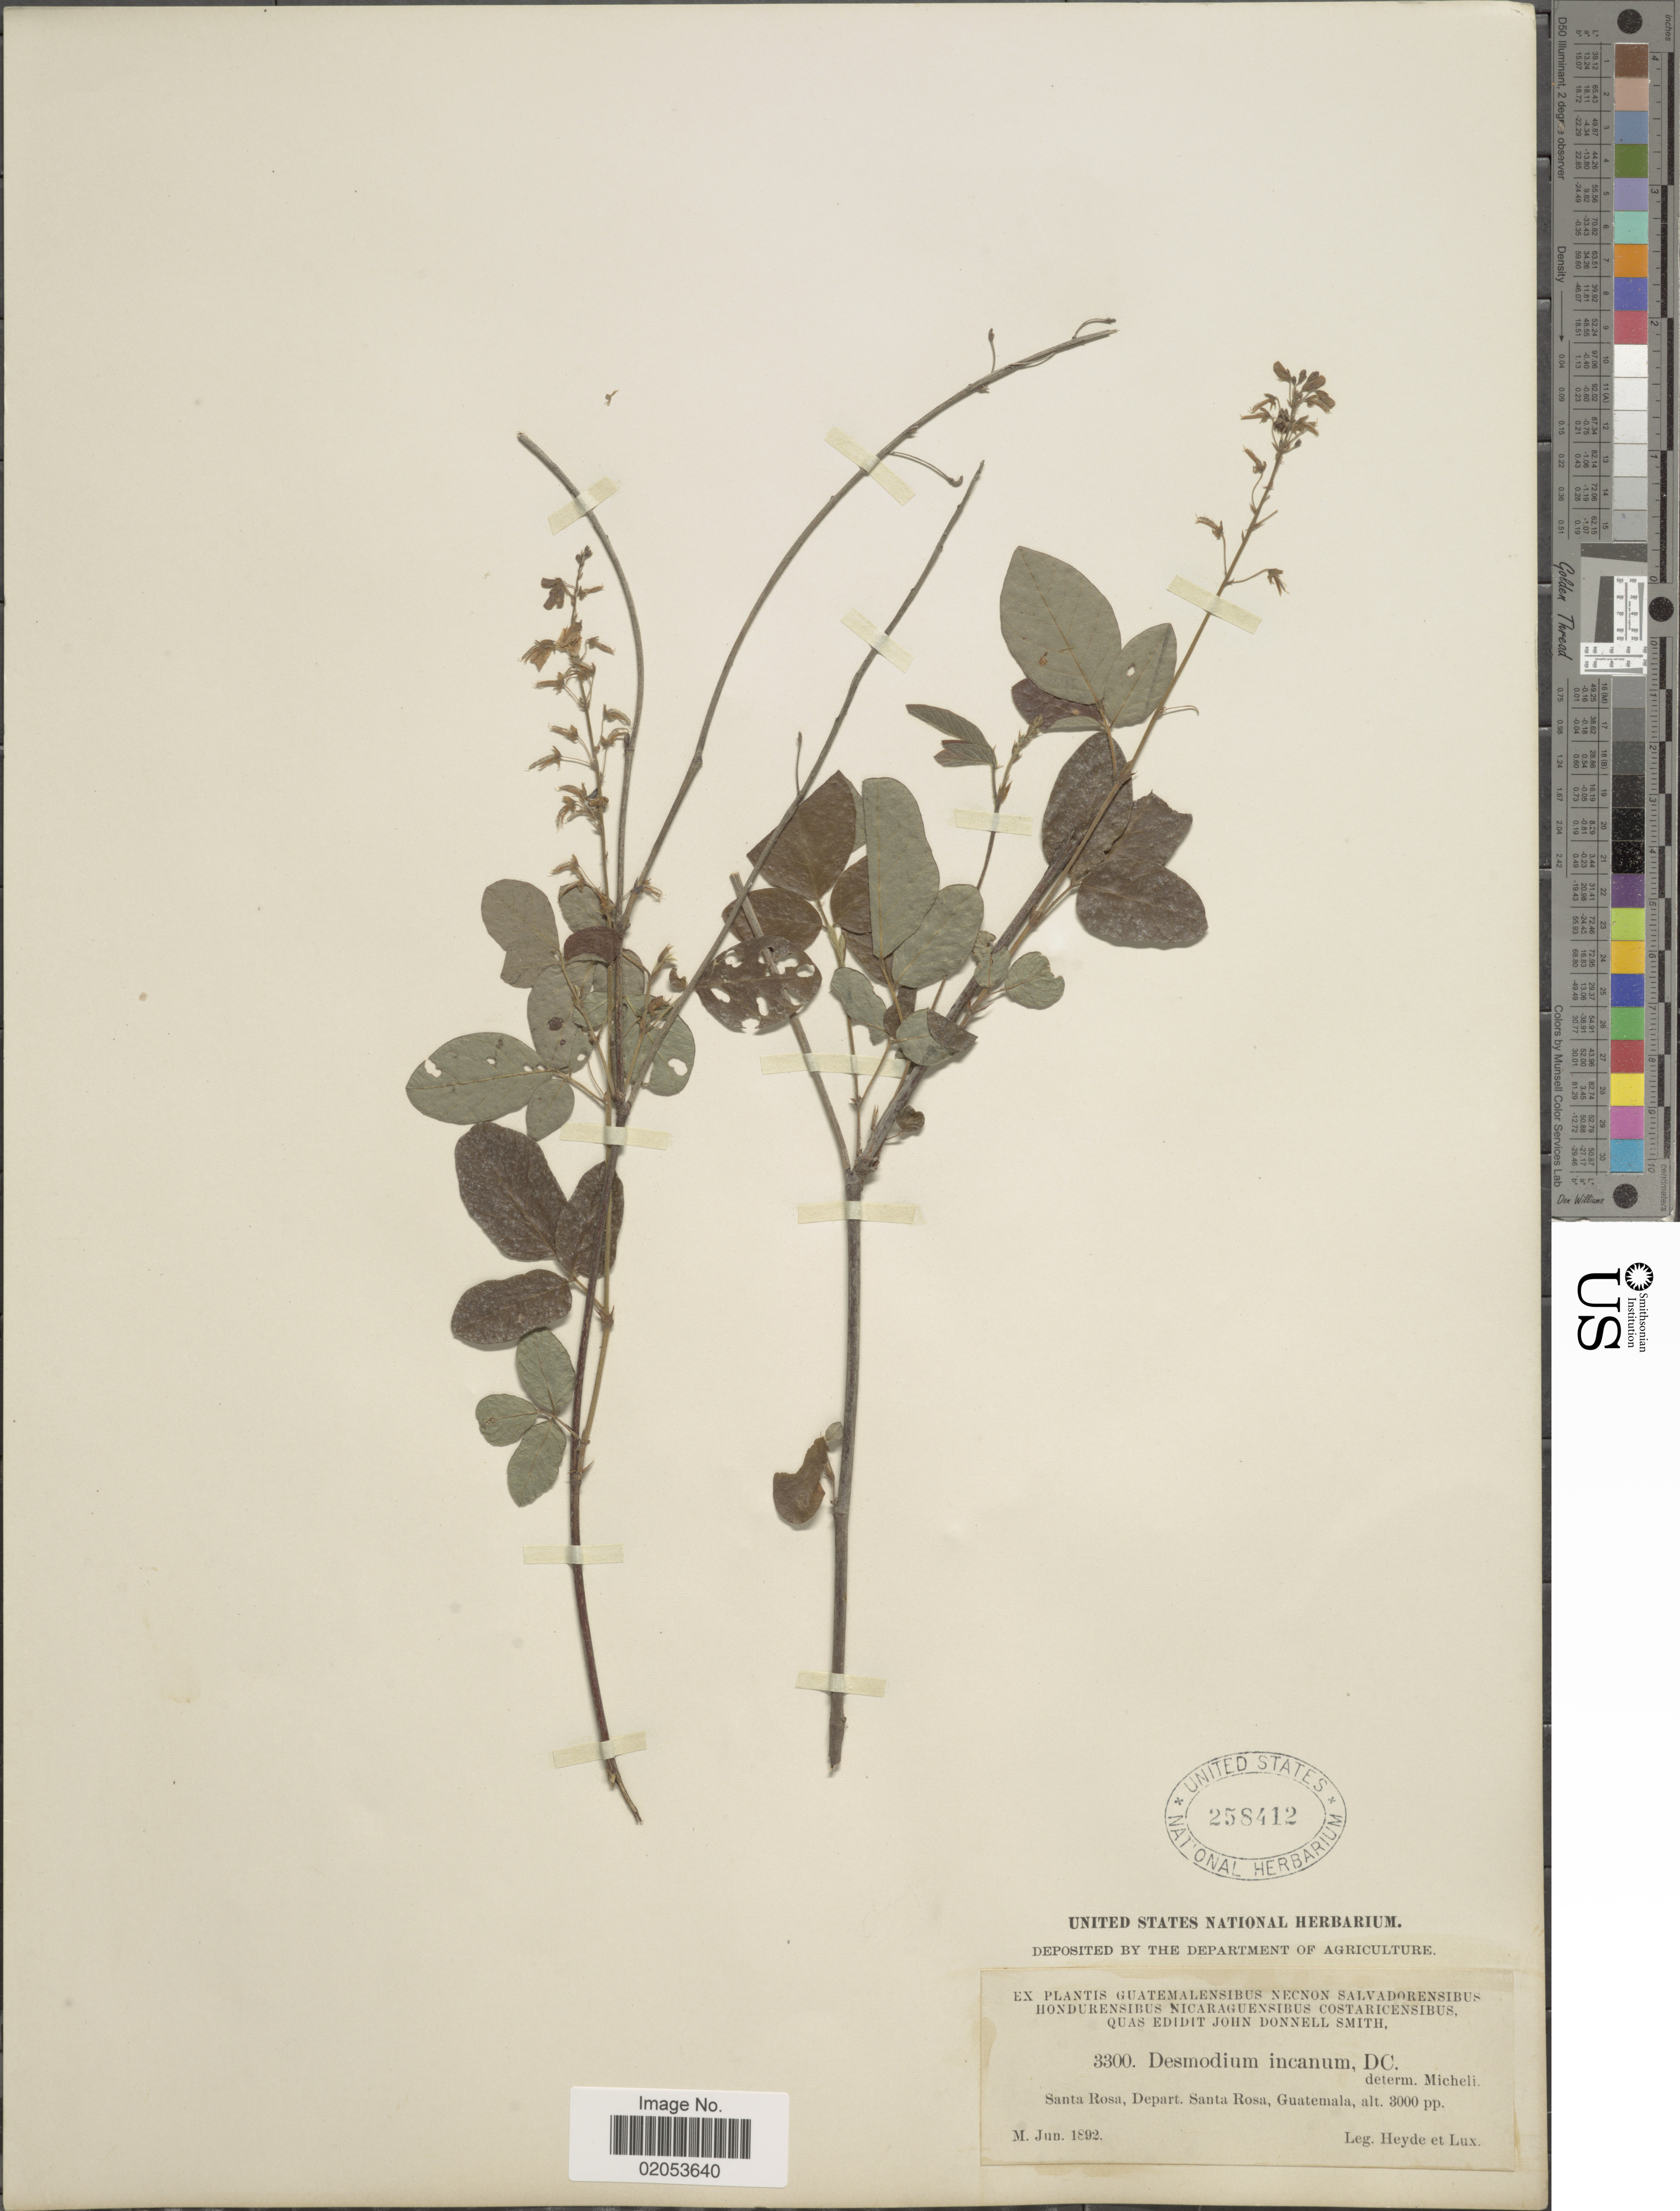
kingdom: Plantae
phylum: Tracheophyta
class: Magnoliopsida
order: Fabales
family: Fabaceae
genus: Desmodium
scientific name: Desmodium incanum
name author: (Sw.) DC.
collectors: Heyde & Lux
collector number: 3300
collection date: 1892-06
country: Guatemala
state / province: Santa Rosa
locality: Santa Rosa, Depart. Santa Rosa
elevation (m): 914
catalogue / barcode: US 258412